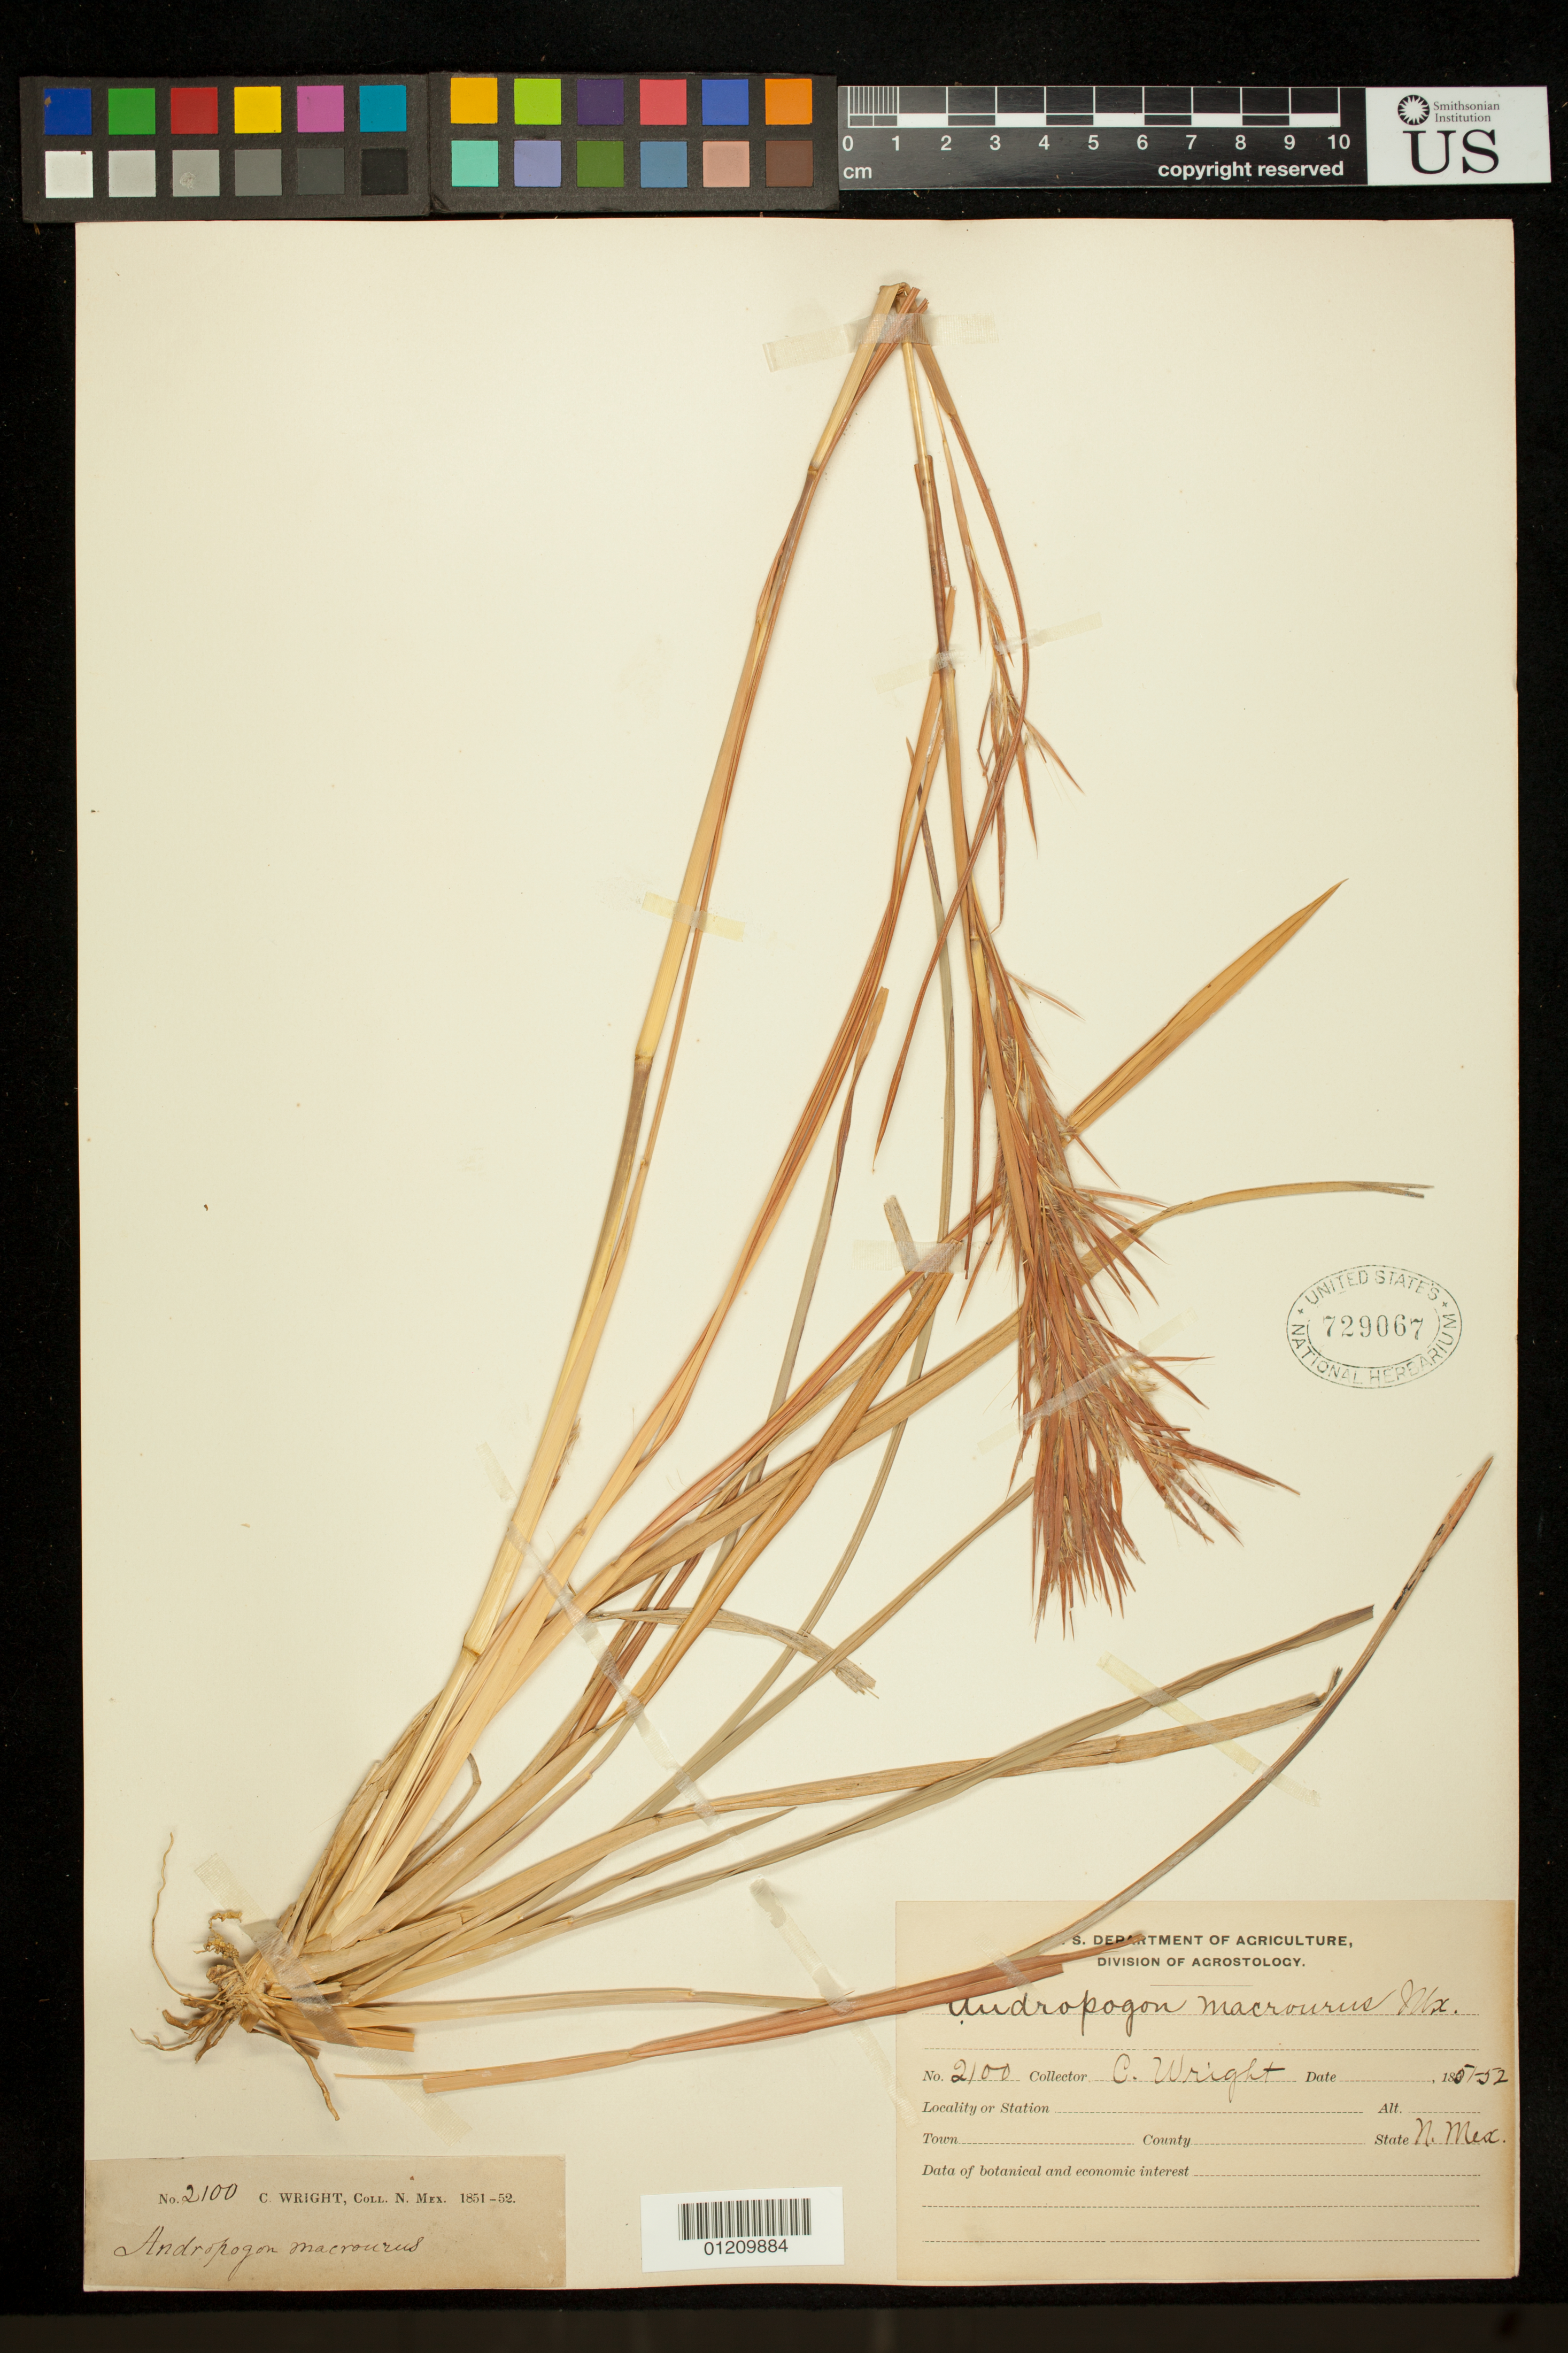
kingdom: Plantae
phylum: Tracheophyta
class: Liliopsida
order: Poales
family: Poaceae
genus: Andropogon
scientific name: Andropogon saccharoides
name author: Sw.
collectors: C. Wright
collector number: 2100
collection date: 1851/1852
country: United States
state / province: New Mexico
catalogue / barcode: US 729067